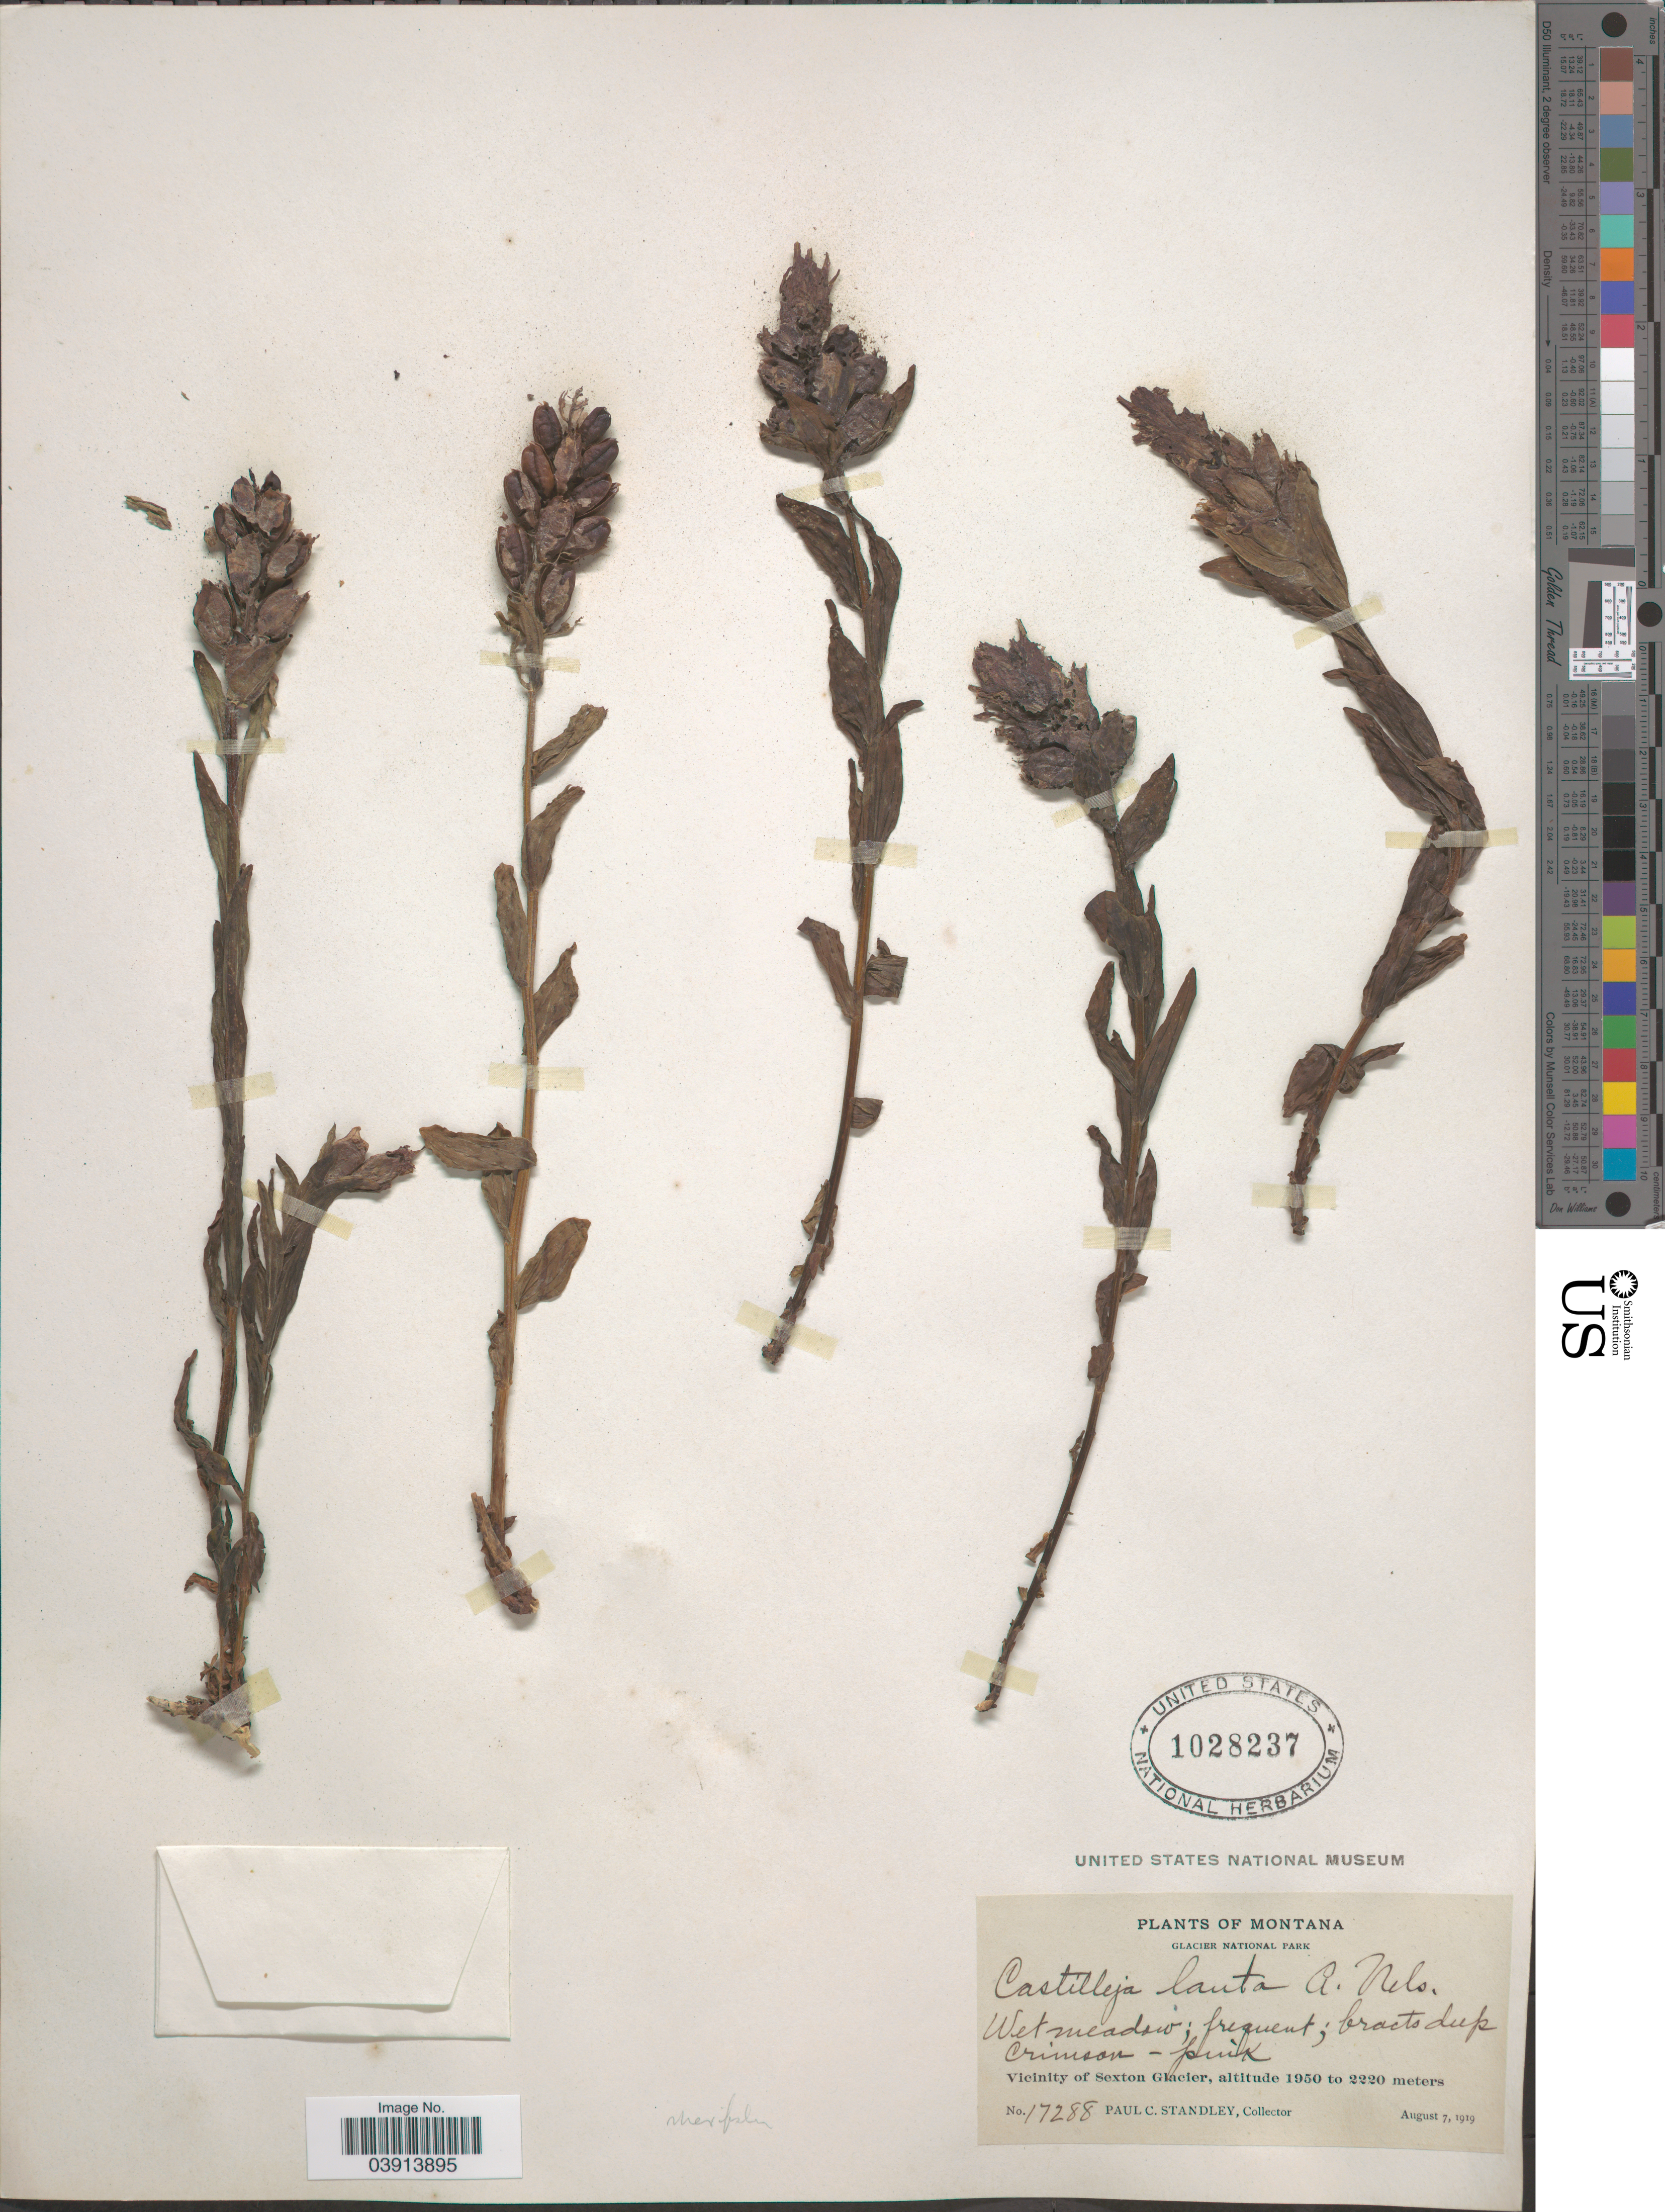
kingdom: Plantae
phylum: Tracheophyta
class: Magnoliopsida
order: Lamiales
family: Orobanchaceae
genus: Castilleja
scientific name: Castilleja rhexiifolia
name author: Rydb.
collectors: P. C. Standley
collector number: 17288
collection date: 1919-08-07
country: United States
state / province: Montana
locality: Glacier National Park. Vicinity of Sexton Glacier.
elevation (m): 1950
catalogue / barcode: US 1028237